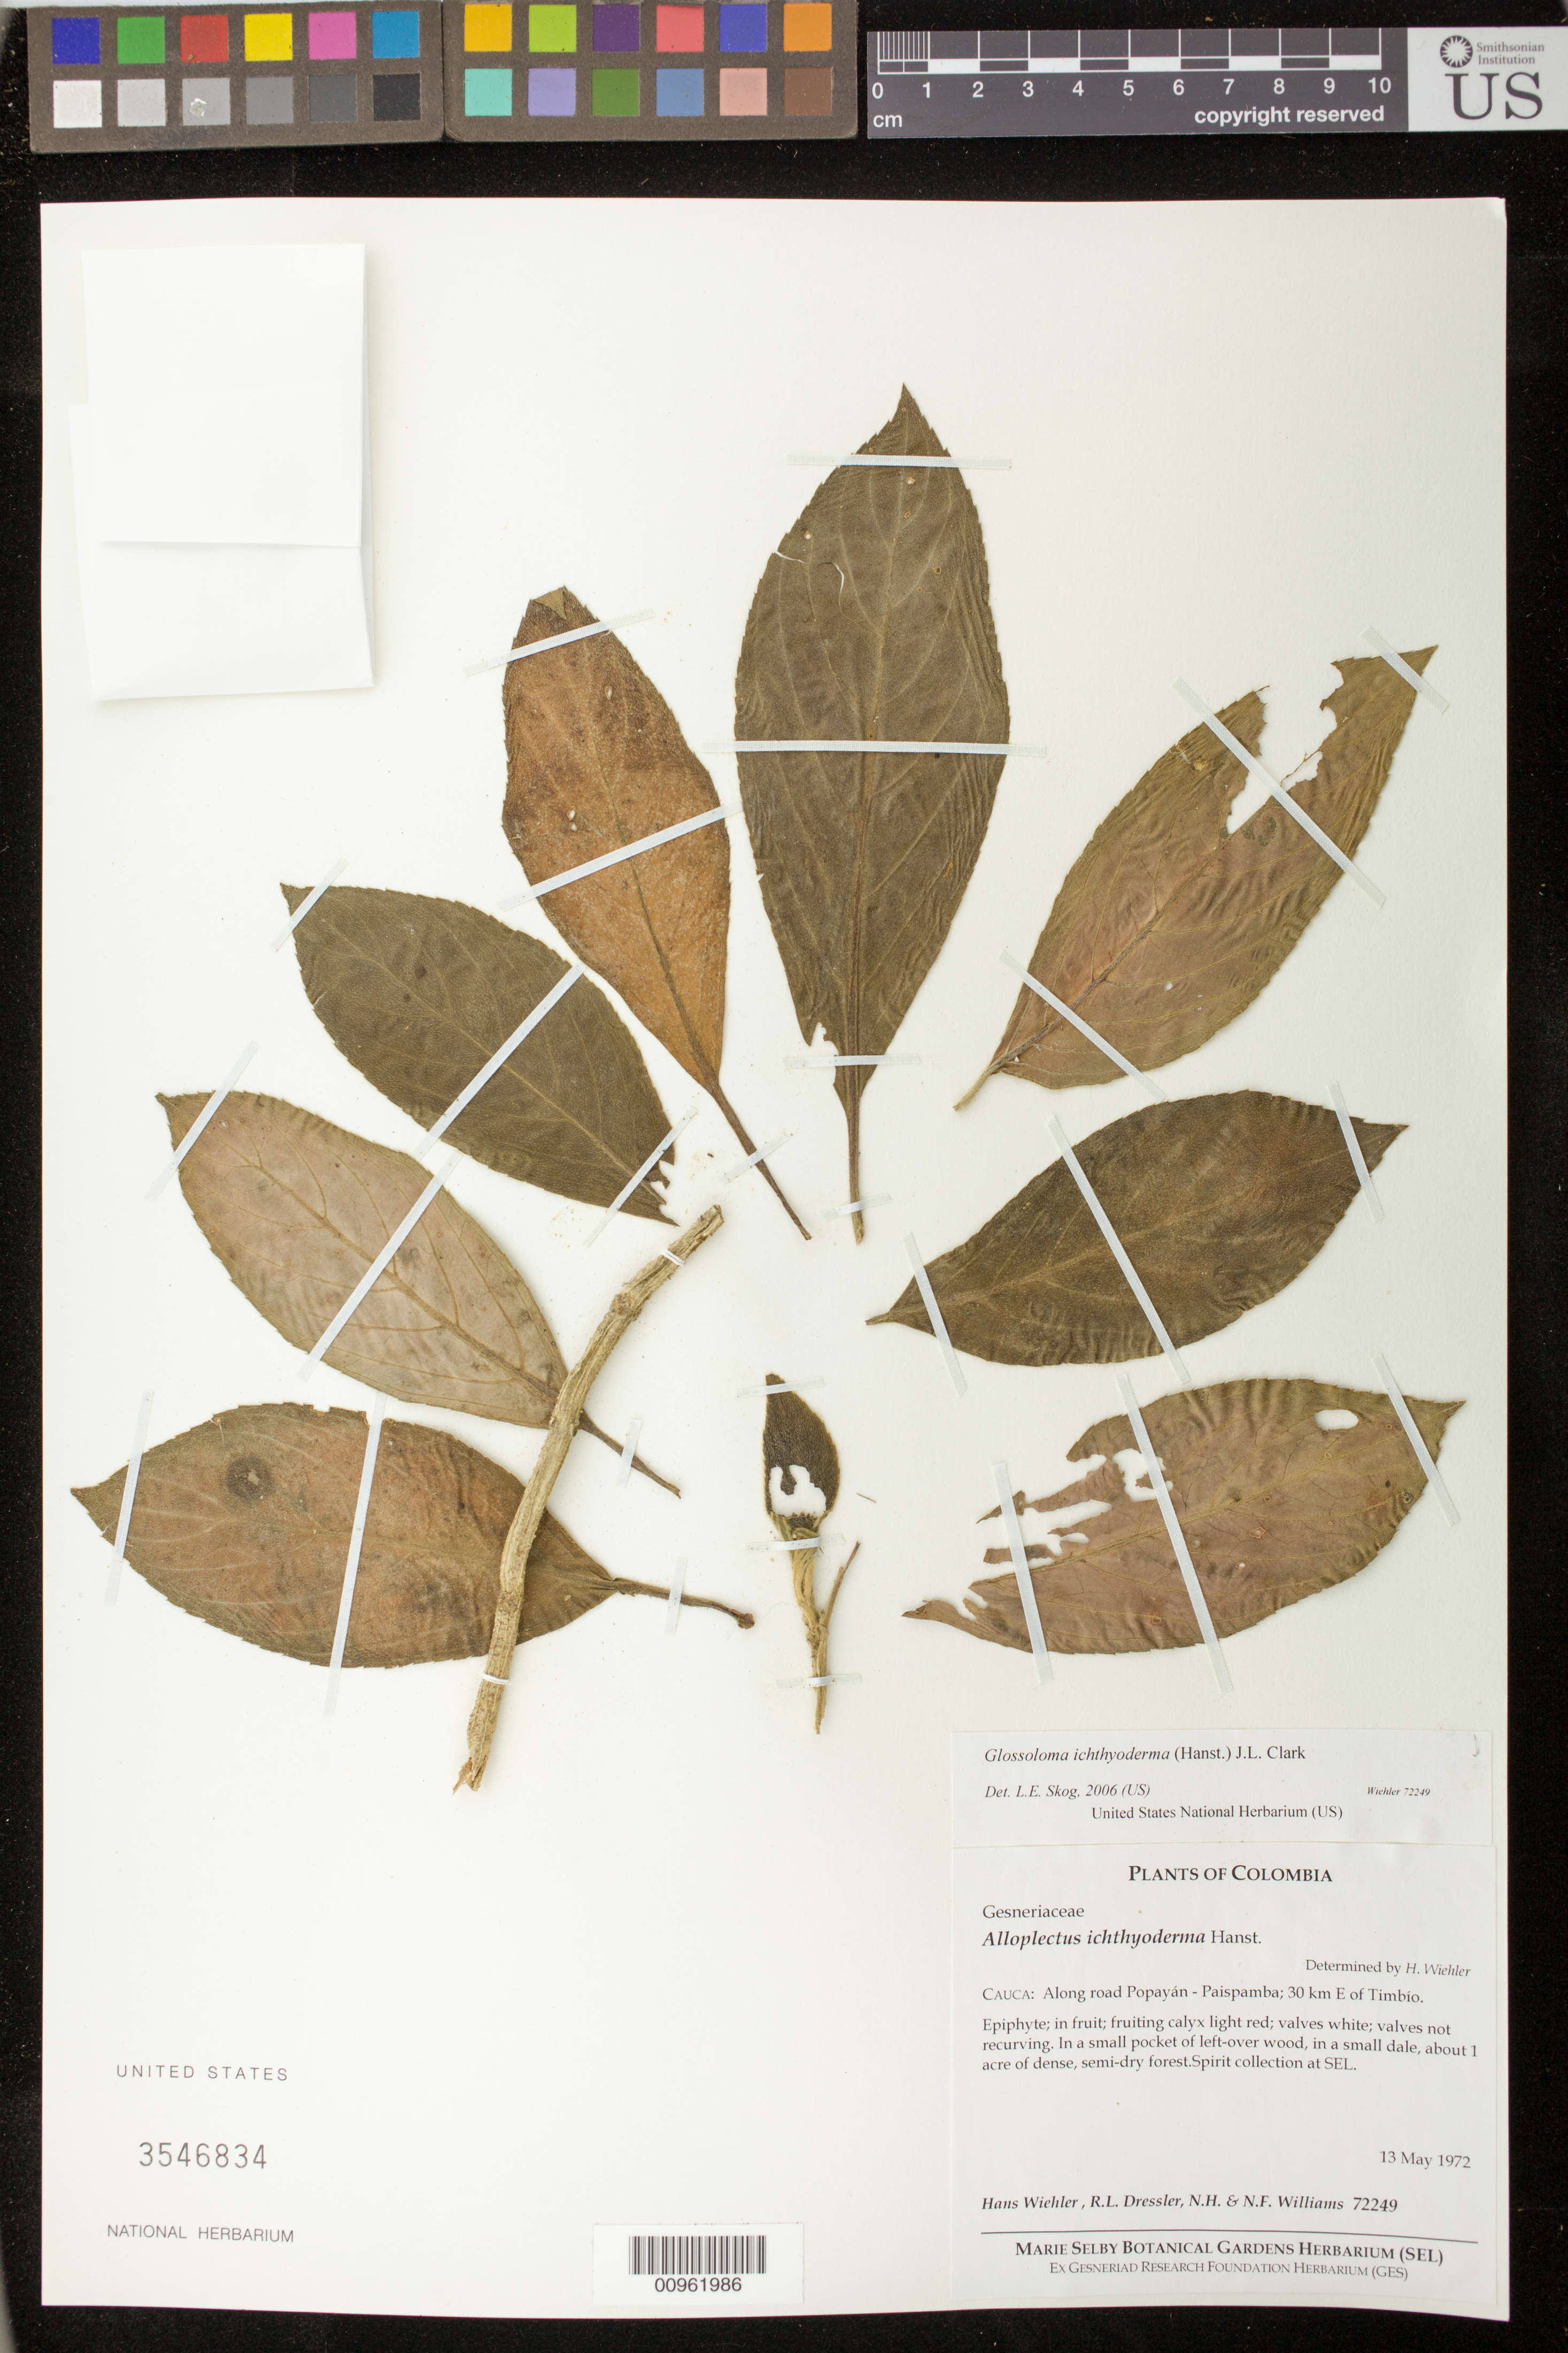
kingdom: Plantae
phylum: Tracheophyta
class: Magnoliopsida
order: Lamiales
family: Gesneriaceae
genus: Glossoloma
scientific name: Glossoloma ichthyoderma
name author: (Hanst.) J.L. Clark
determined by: Skog, Laurence E.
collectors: H. J. Wiehler, R. Dressler, N. H. Williams & N. Williams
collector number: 72249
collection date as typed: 13 May 1972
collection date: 1972-05-13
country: Colombia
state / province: Cauca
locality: Cauca: along road Popayán-Paispamba; 30 km E of Timbio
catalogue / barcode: US 3546834